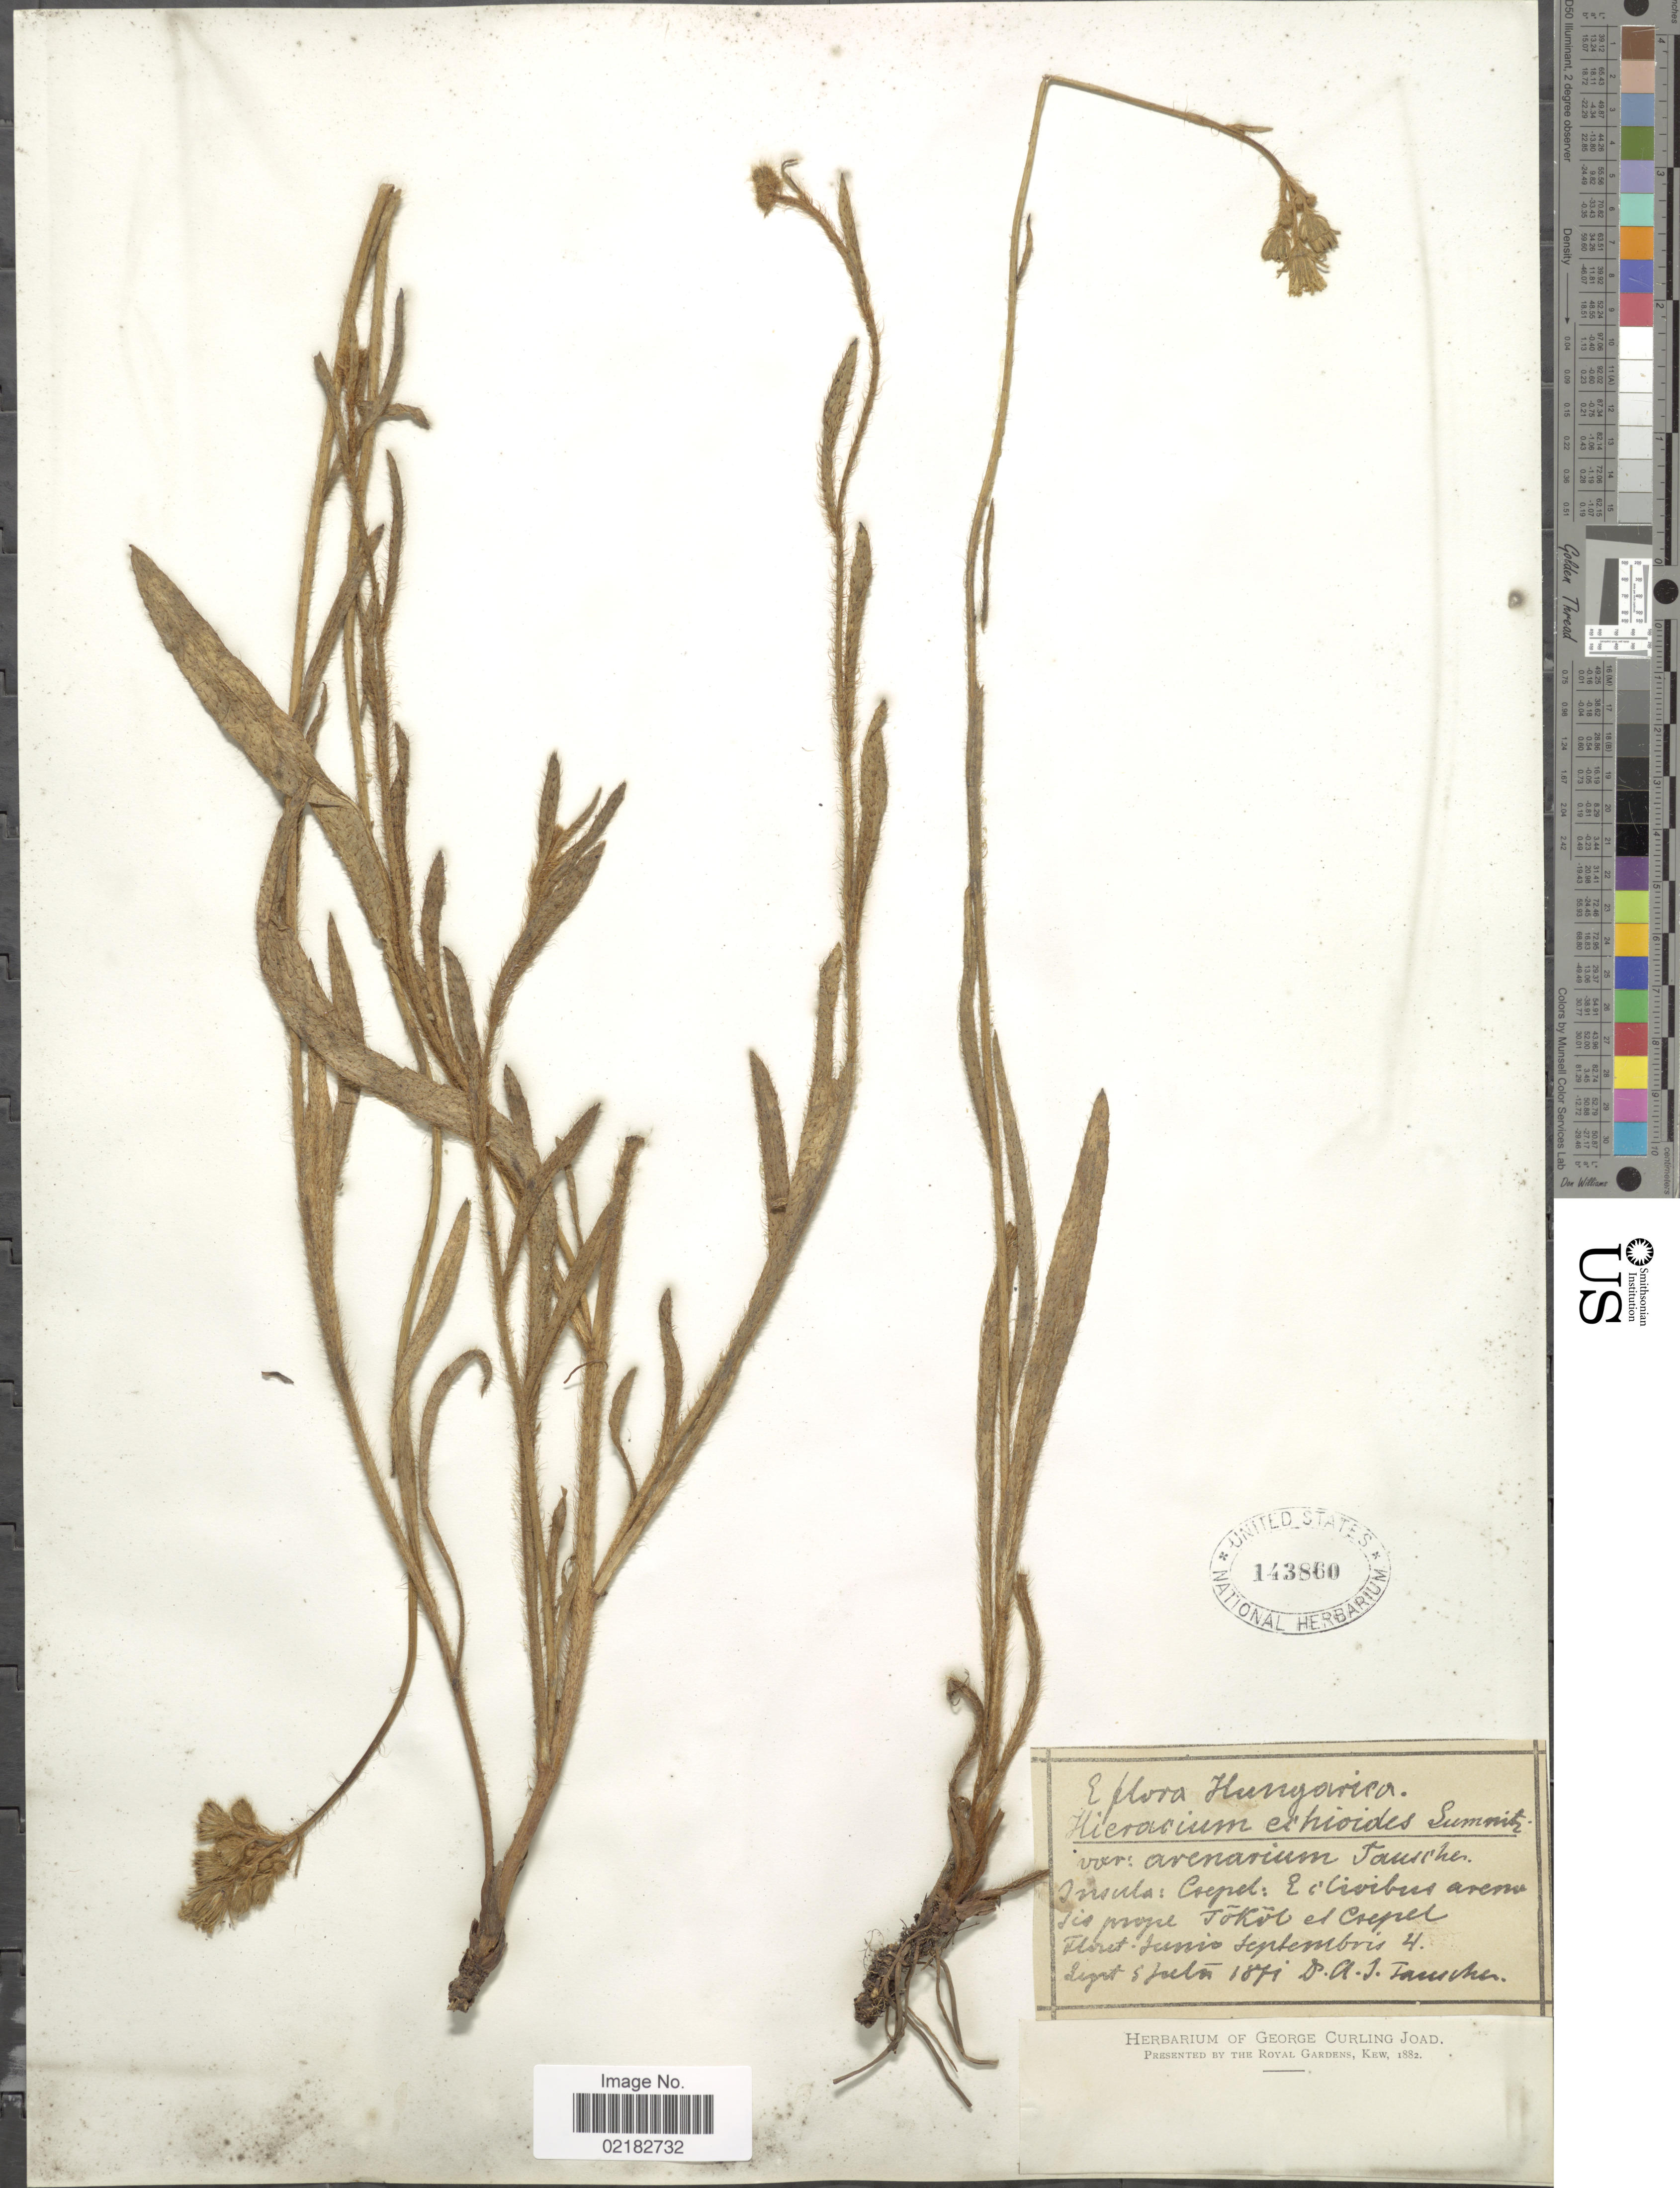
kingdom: Plantae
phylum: Tracheophyta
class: Magnoliopsida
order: Asterales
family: Asteraceae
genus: Pilosella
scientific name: Pilosella echioides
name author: F.W. Schultz & Sch. Bip.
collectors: Tauscher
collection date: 1871-07-05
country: Hungary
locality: Insula: Coepel: E. Ciaibus arenu jia proje Tököl el Crepel [interpreted]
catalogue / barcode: US 143860